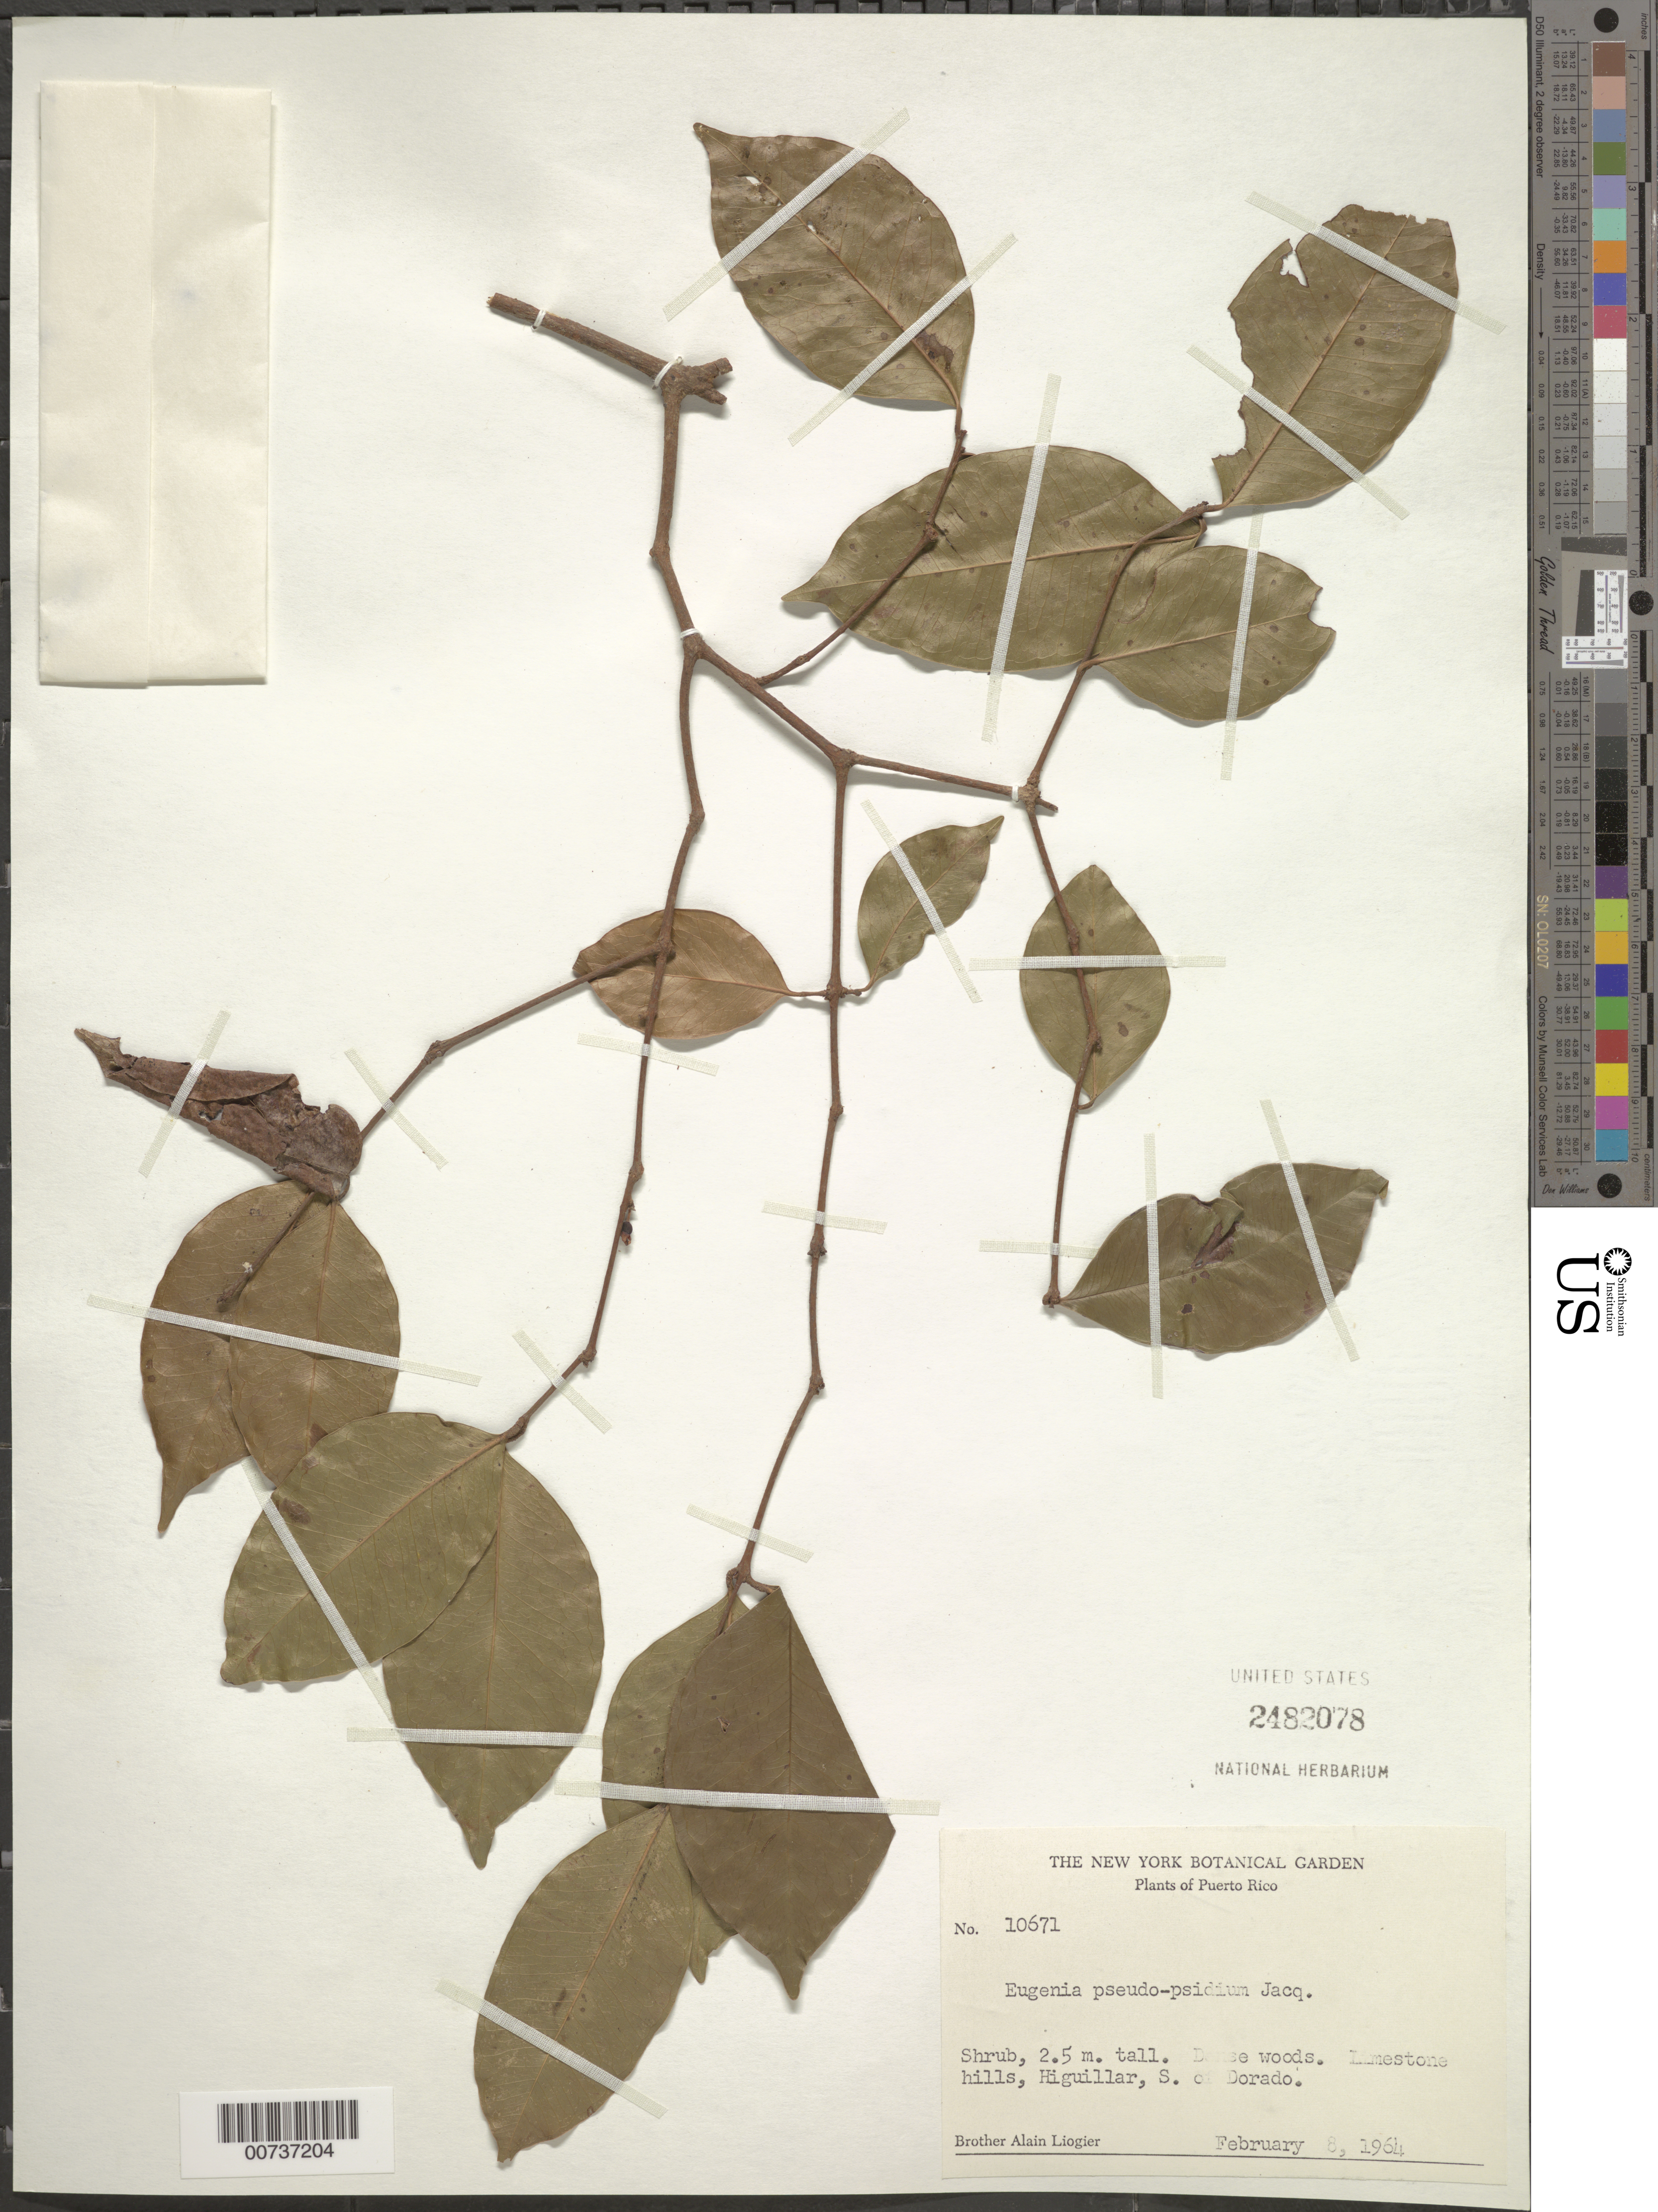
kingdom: Plantae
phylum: Tracheophyta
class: Magnoliopsida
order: Myrtales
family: Myrtaceae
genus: Eugenia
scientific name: Eugenia pseudopsidium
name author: Jacq.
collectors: A. H. Liogier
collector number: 10671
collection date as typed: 08 Feb 1964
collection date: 1964-02-08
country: Puerto Rico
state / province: Dorado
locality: Higuillar, S of Dorado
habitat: Dense woods, limestone hills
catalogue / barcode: US 2482078